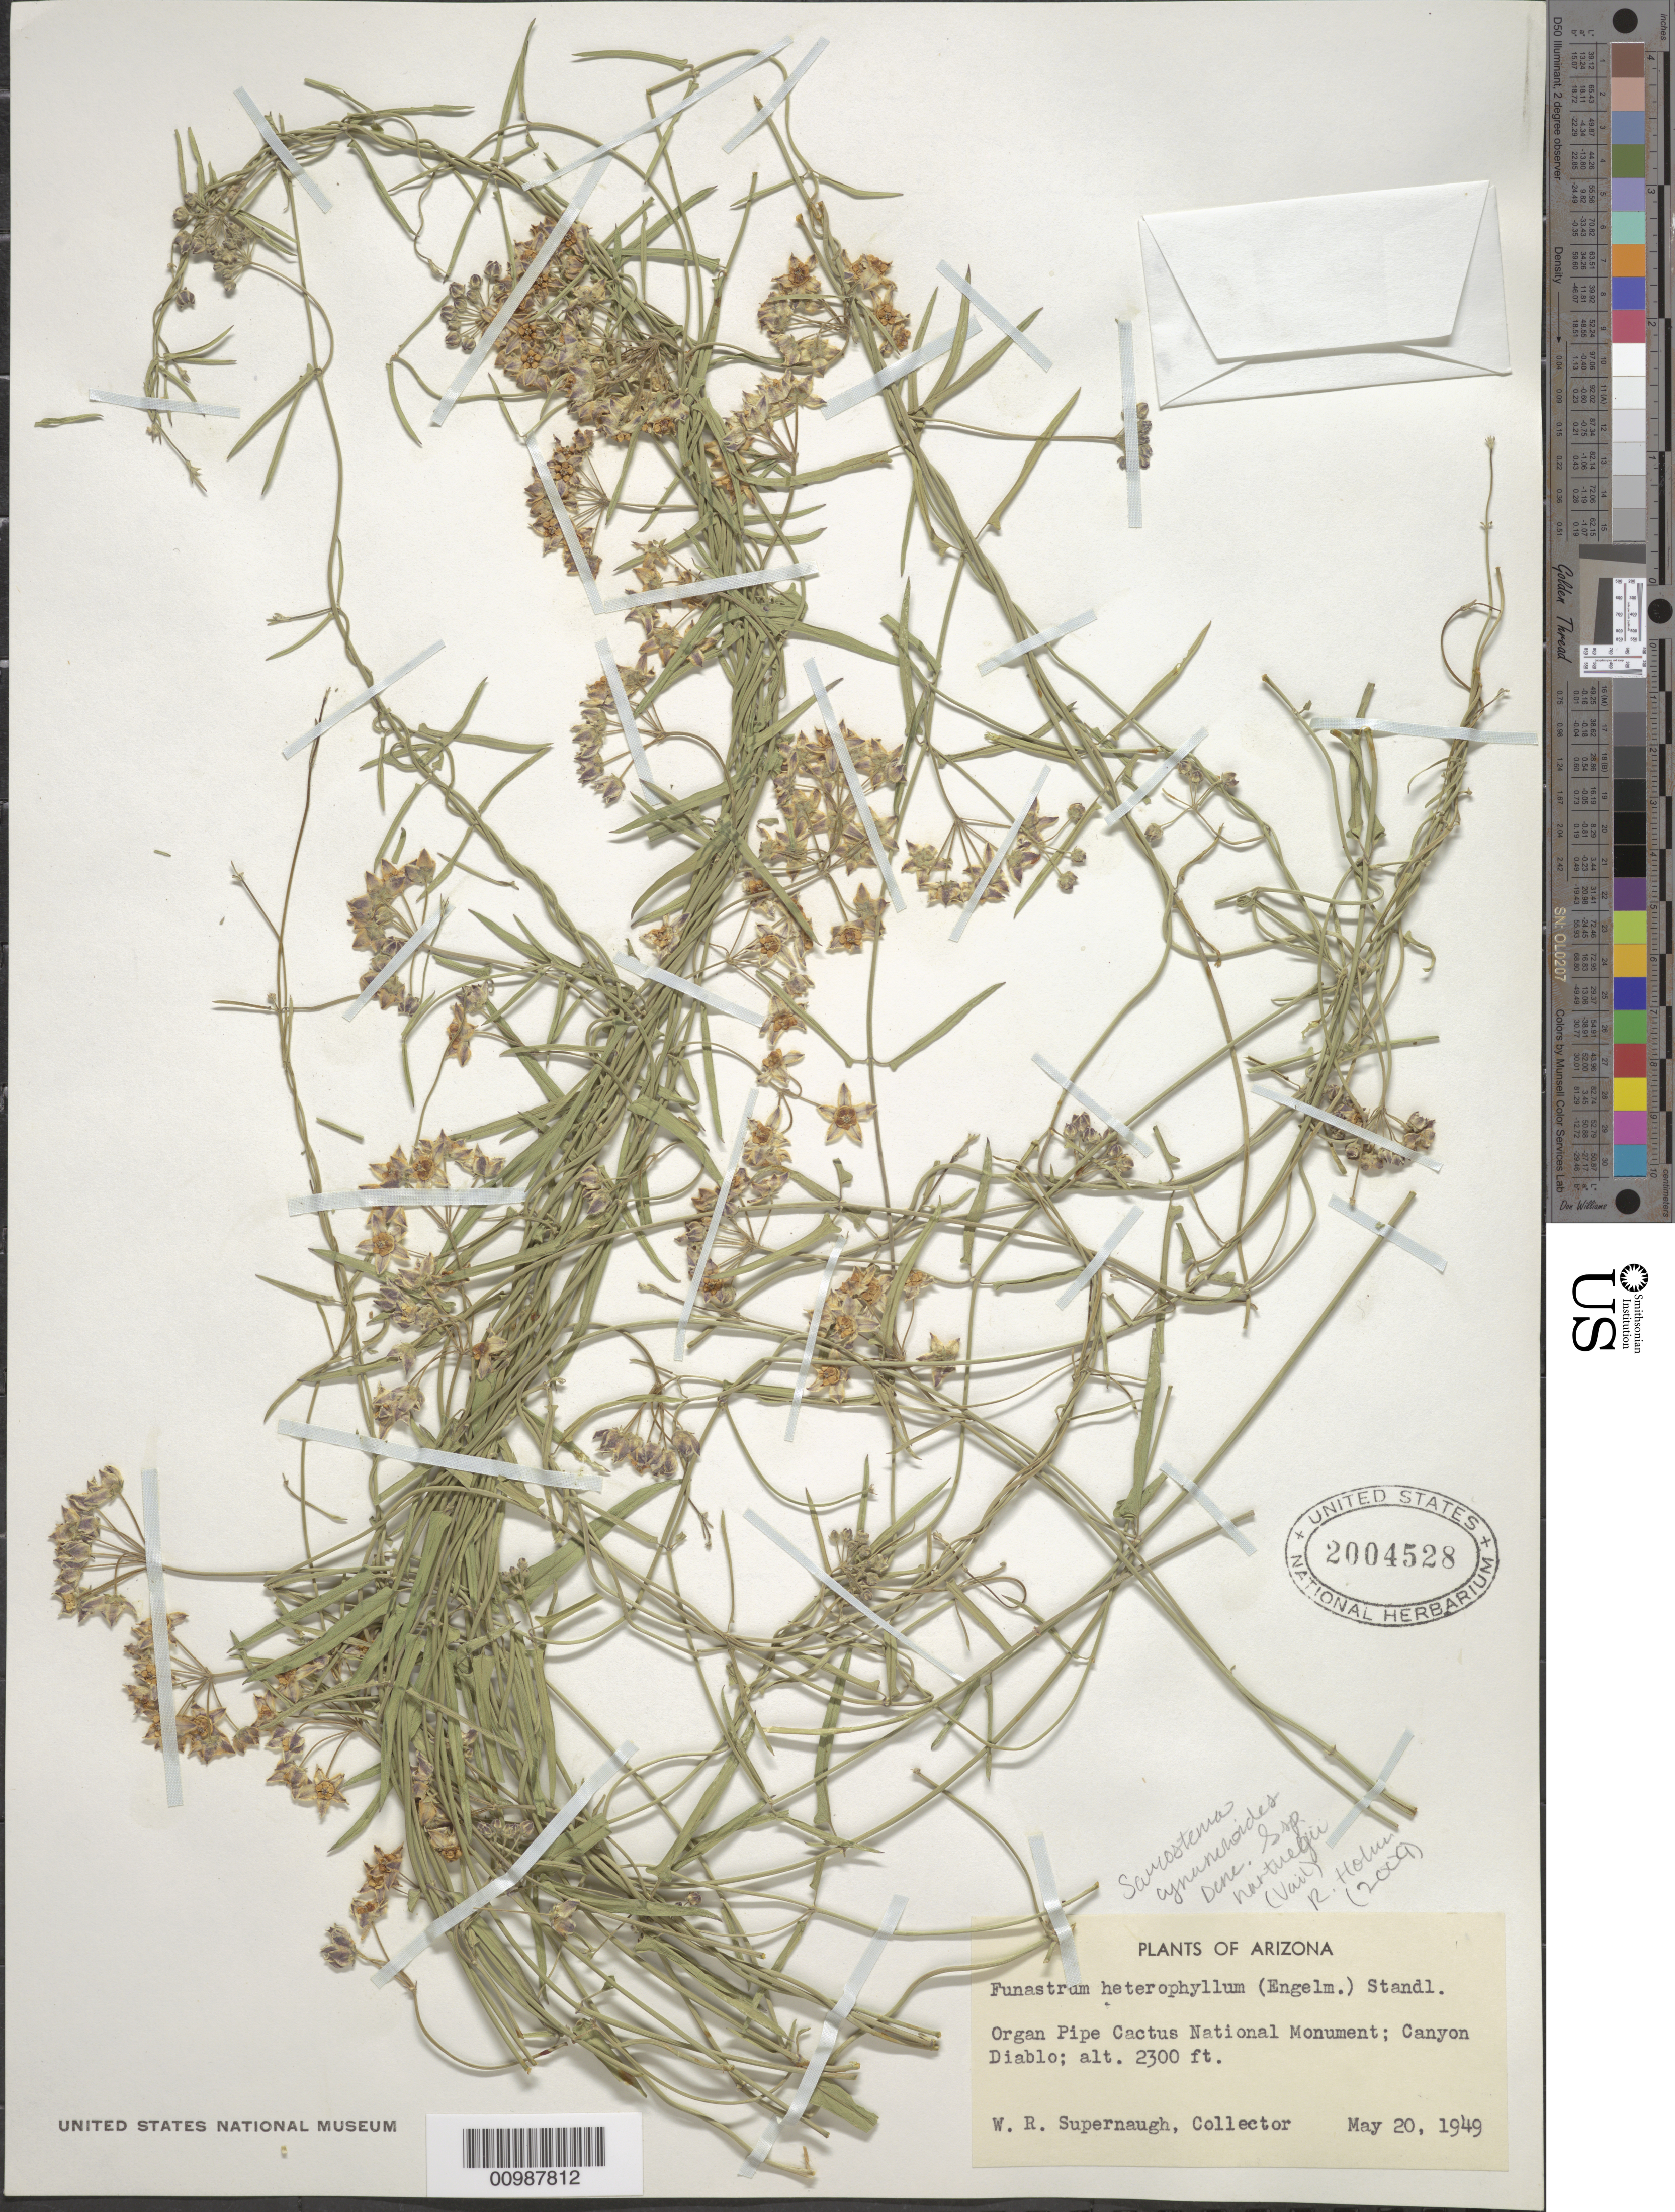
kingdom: Plantae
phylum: Tracheophyta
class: Magnoliopsida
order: Gentianales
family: Apocynaceae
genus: Sarcostemma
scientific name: Sarcostemma cynanchoides subsp. hartwegii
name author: (Vail) R.W. Holm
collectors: W. Supernaugh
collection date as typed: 20 May 1949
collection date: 1949-05-20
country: United States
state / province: Arizona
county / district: Coconino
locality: Organ Pipe Cactus National Monument; Canyon Diablo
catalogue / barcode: US 2004528